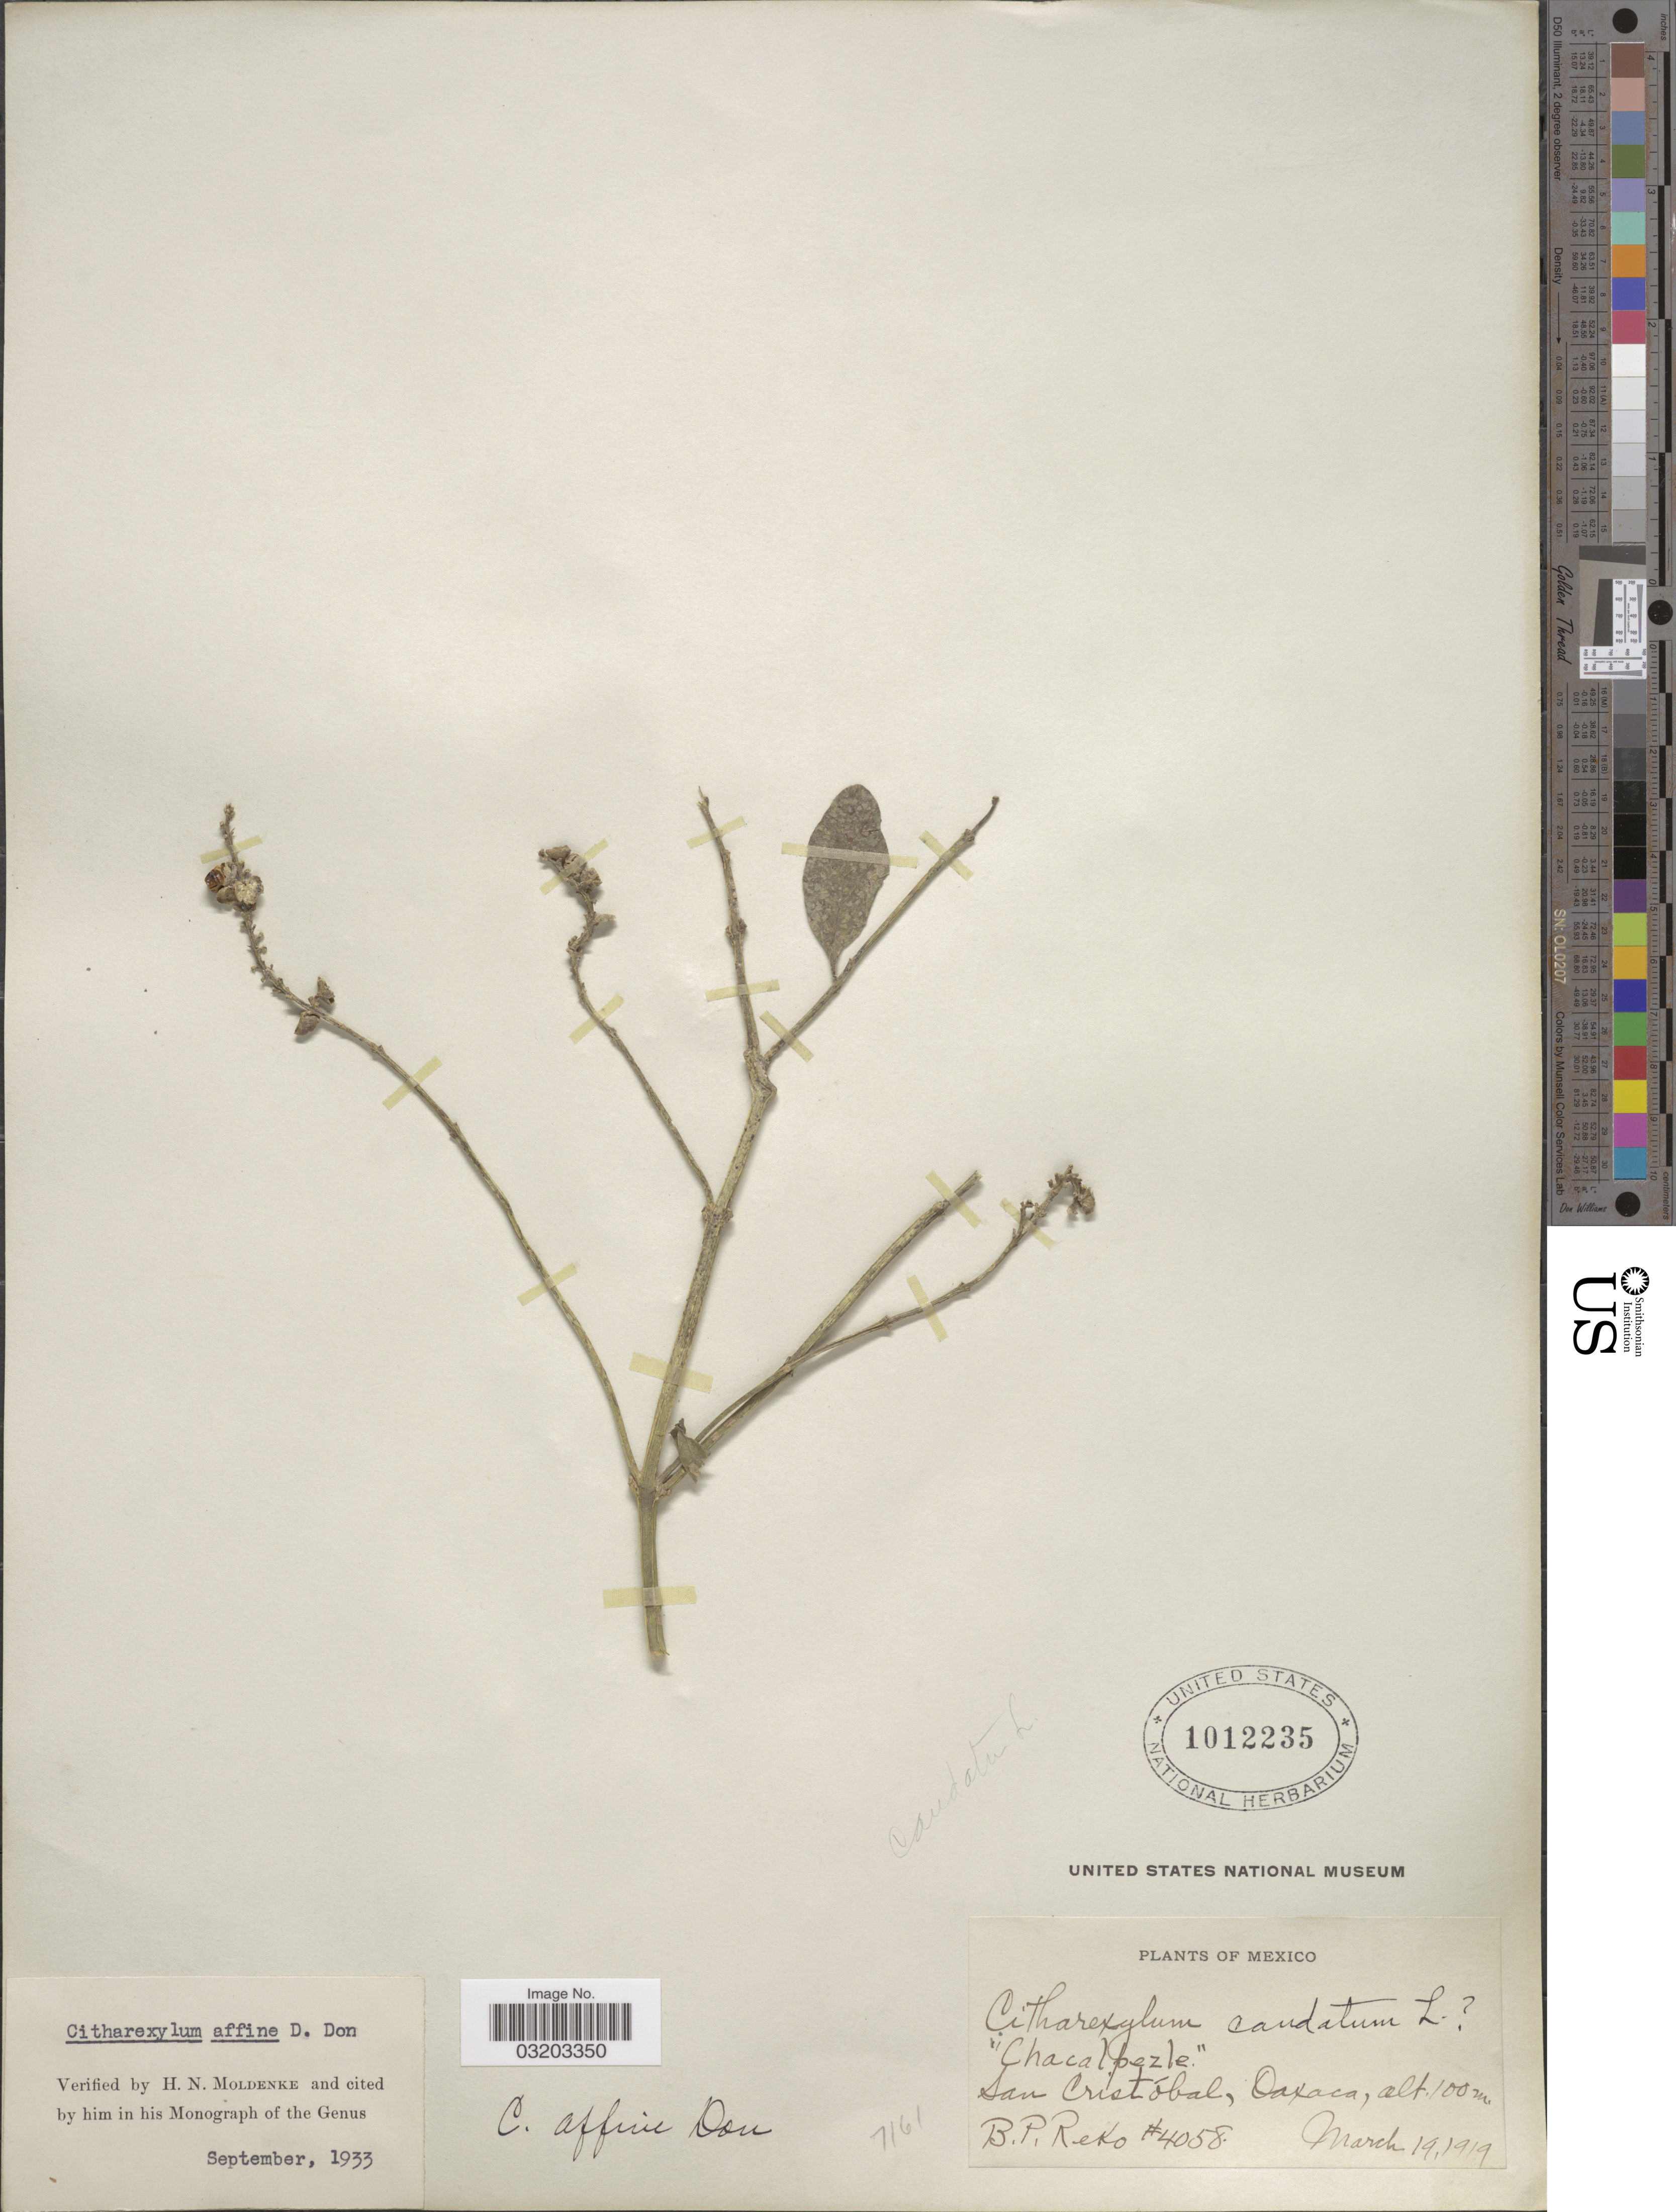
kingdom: Plantae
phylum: Tracheophyta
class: Magnoliopsida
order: Lamiales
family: Verbenaceae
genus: Citharexylum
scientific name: Citharexylum affine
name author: D. Don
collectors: B. P. Reko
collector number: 4058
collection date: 1919-03-19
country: Mexico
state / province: Oaxaca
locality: San Cristóbal.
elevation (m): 100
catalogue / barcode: US 1012235